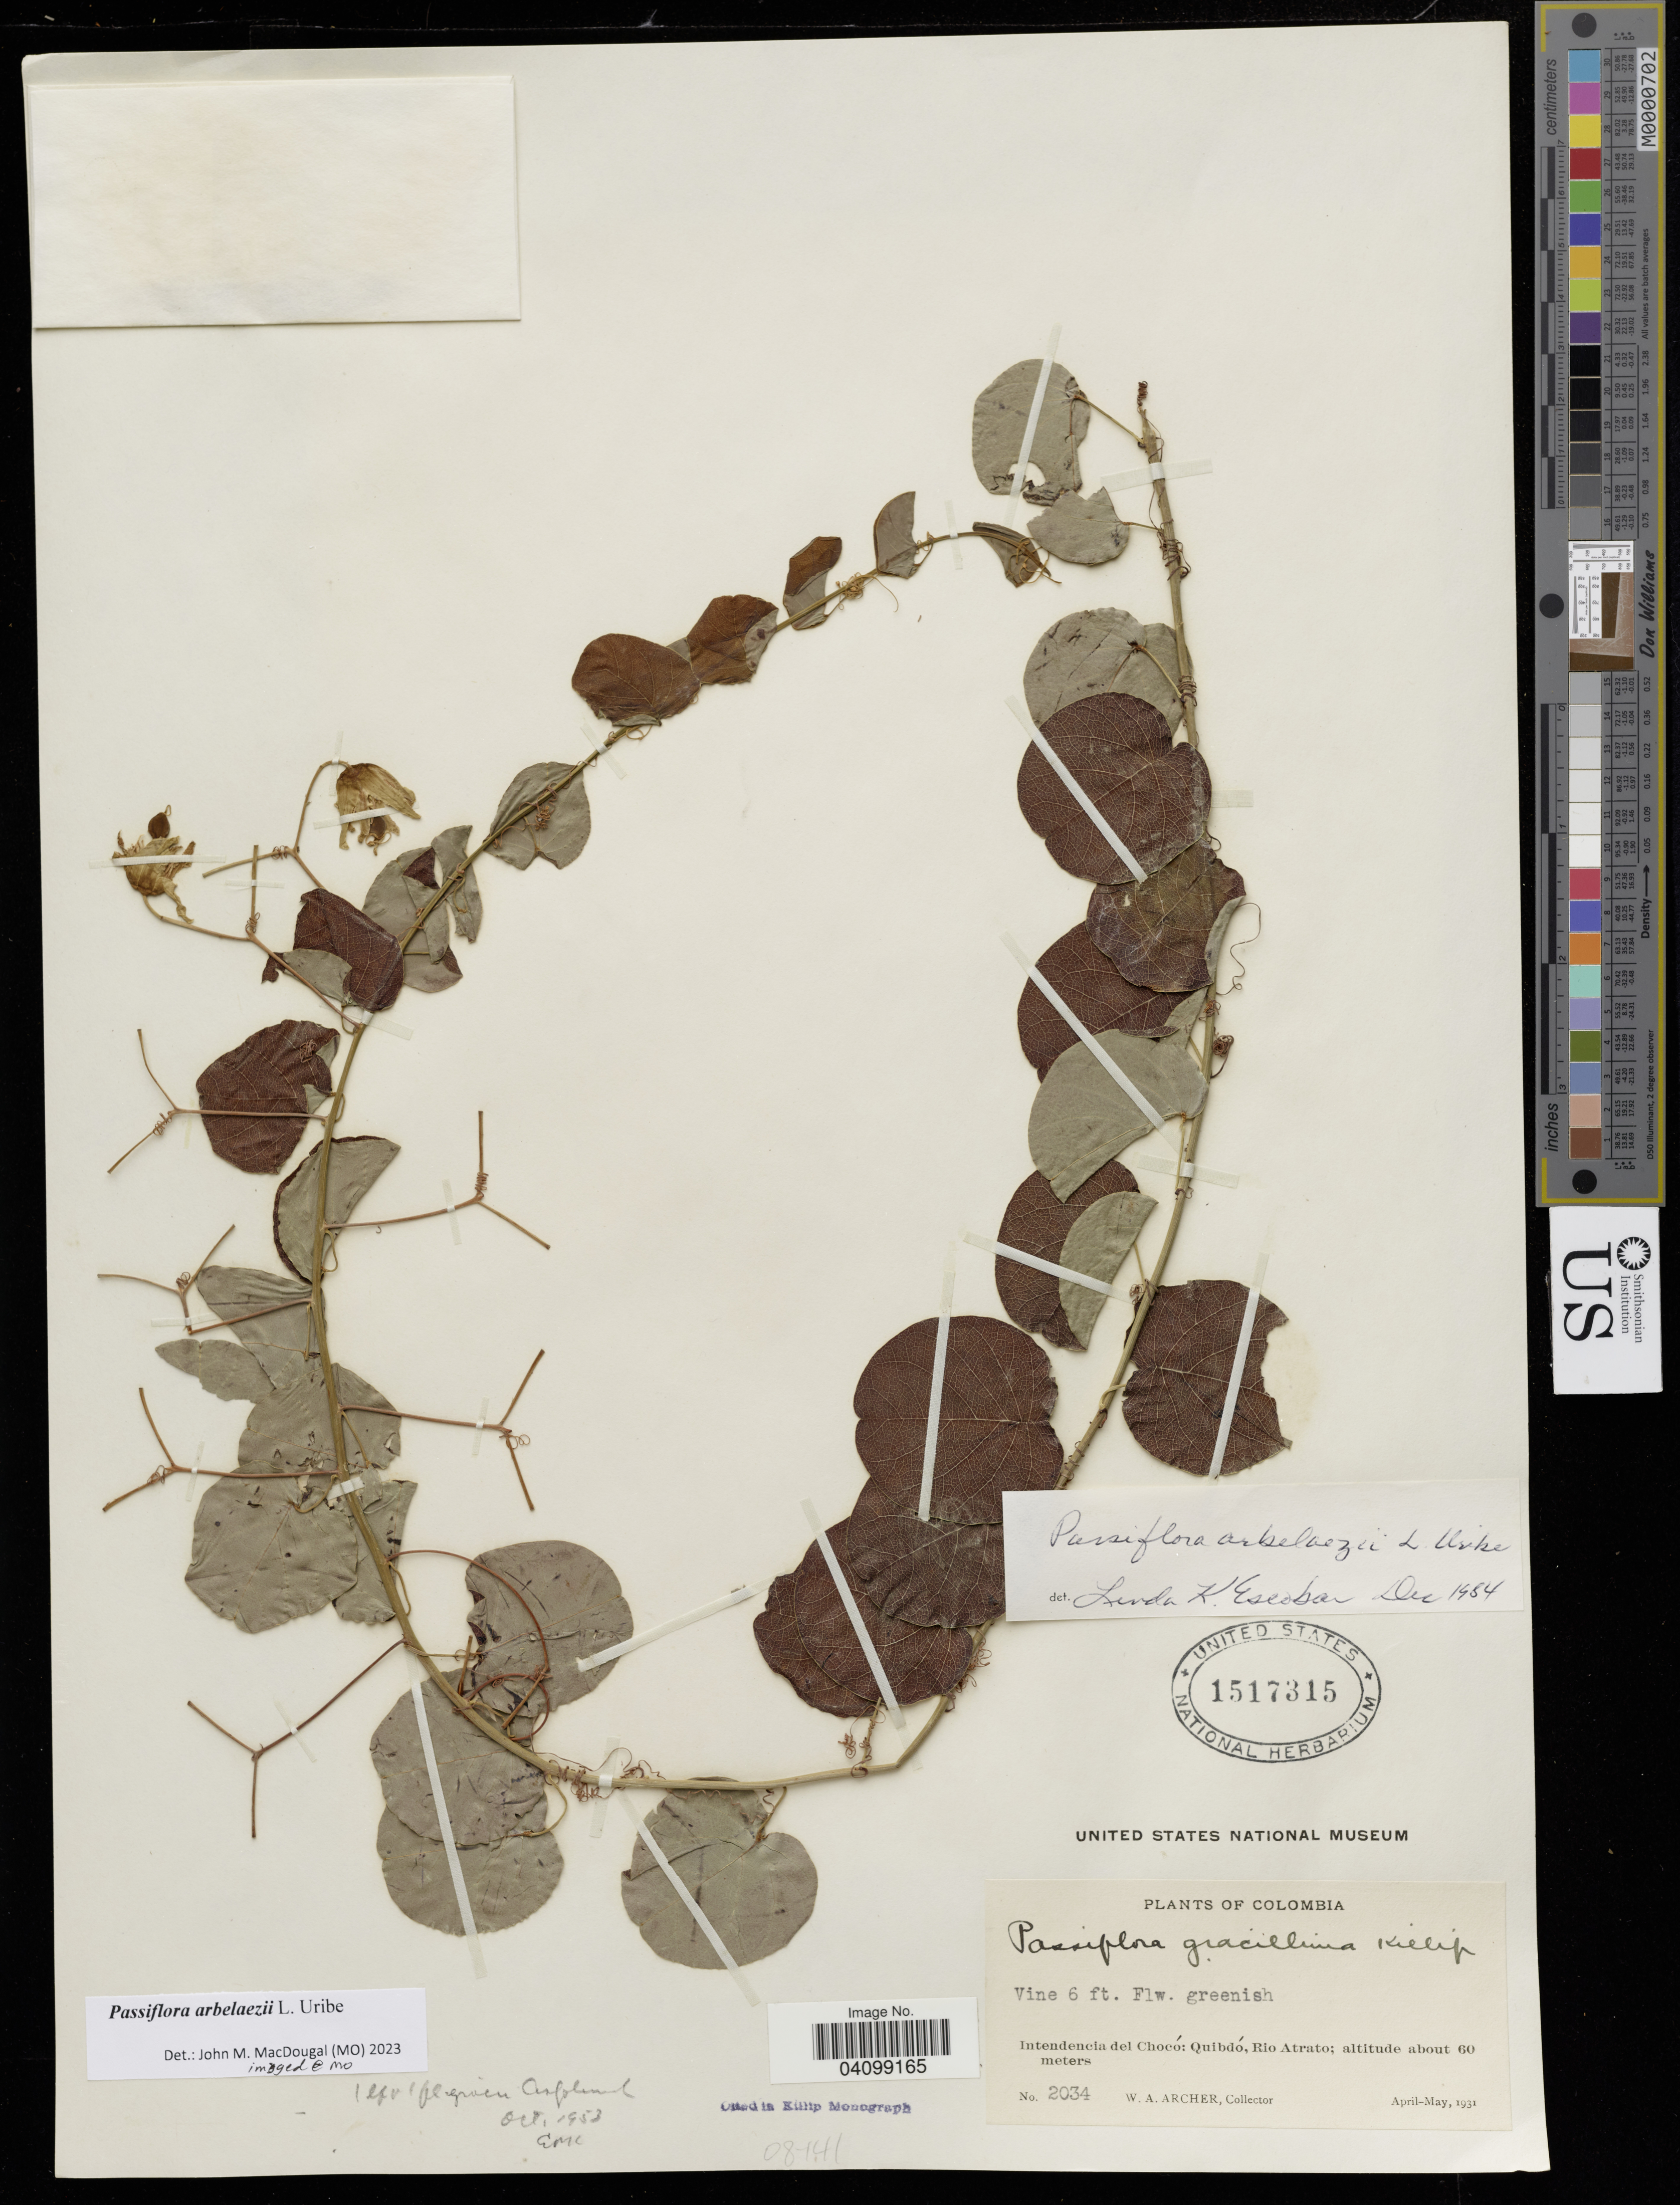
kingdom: Plantae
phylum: Tracheophyta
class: Magnoliopsida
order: Malpighiales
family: Passifloraceae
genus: Passiflora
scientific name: Passiflora gracillima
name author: Killip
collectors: W. Archer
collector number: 2034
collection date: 1931-04/1931-05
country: Colombia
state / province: Chocó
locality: Quibdó, Rio Atrato.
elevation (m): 60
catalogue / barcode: US 1517315